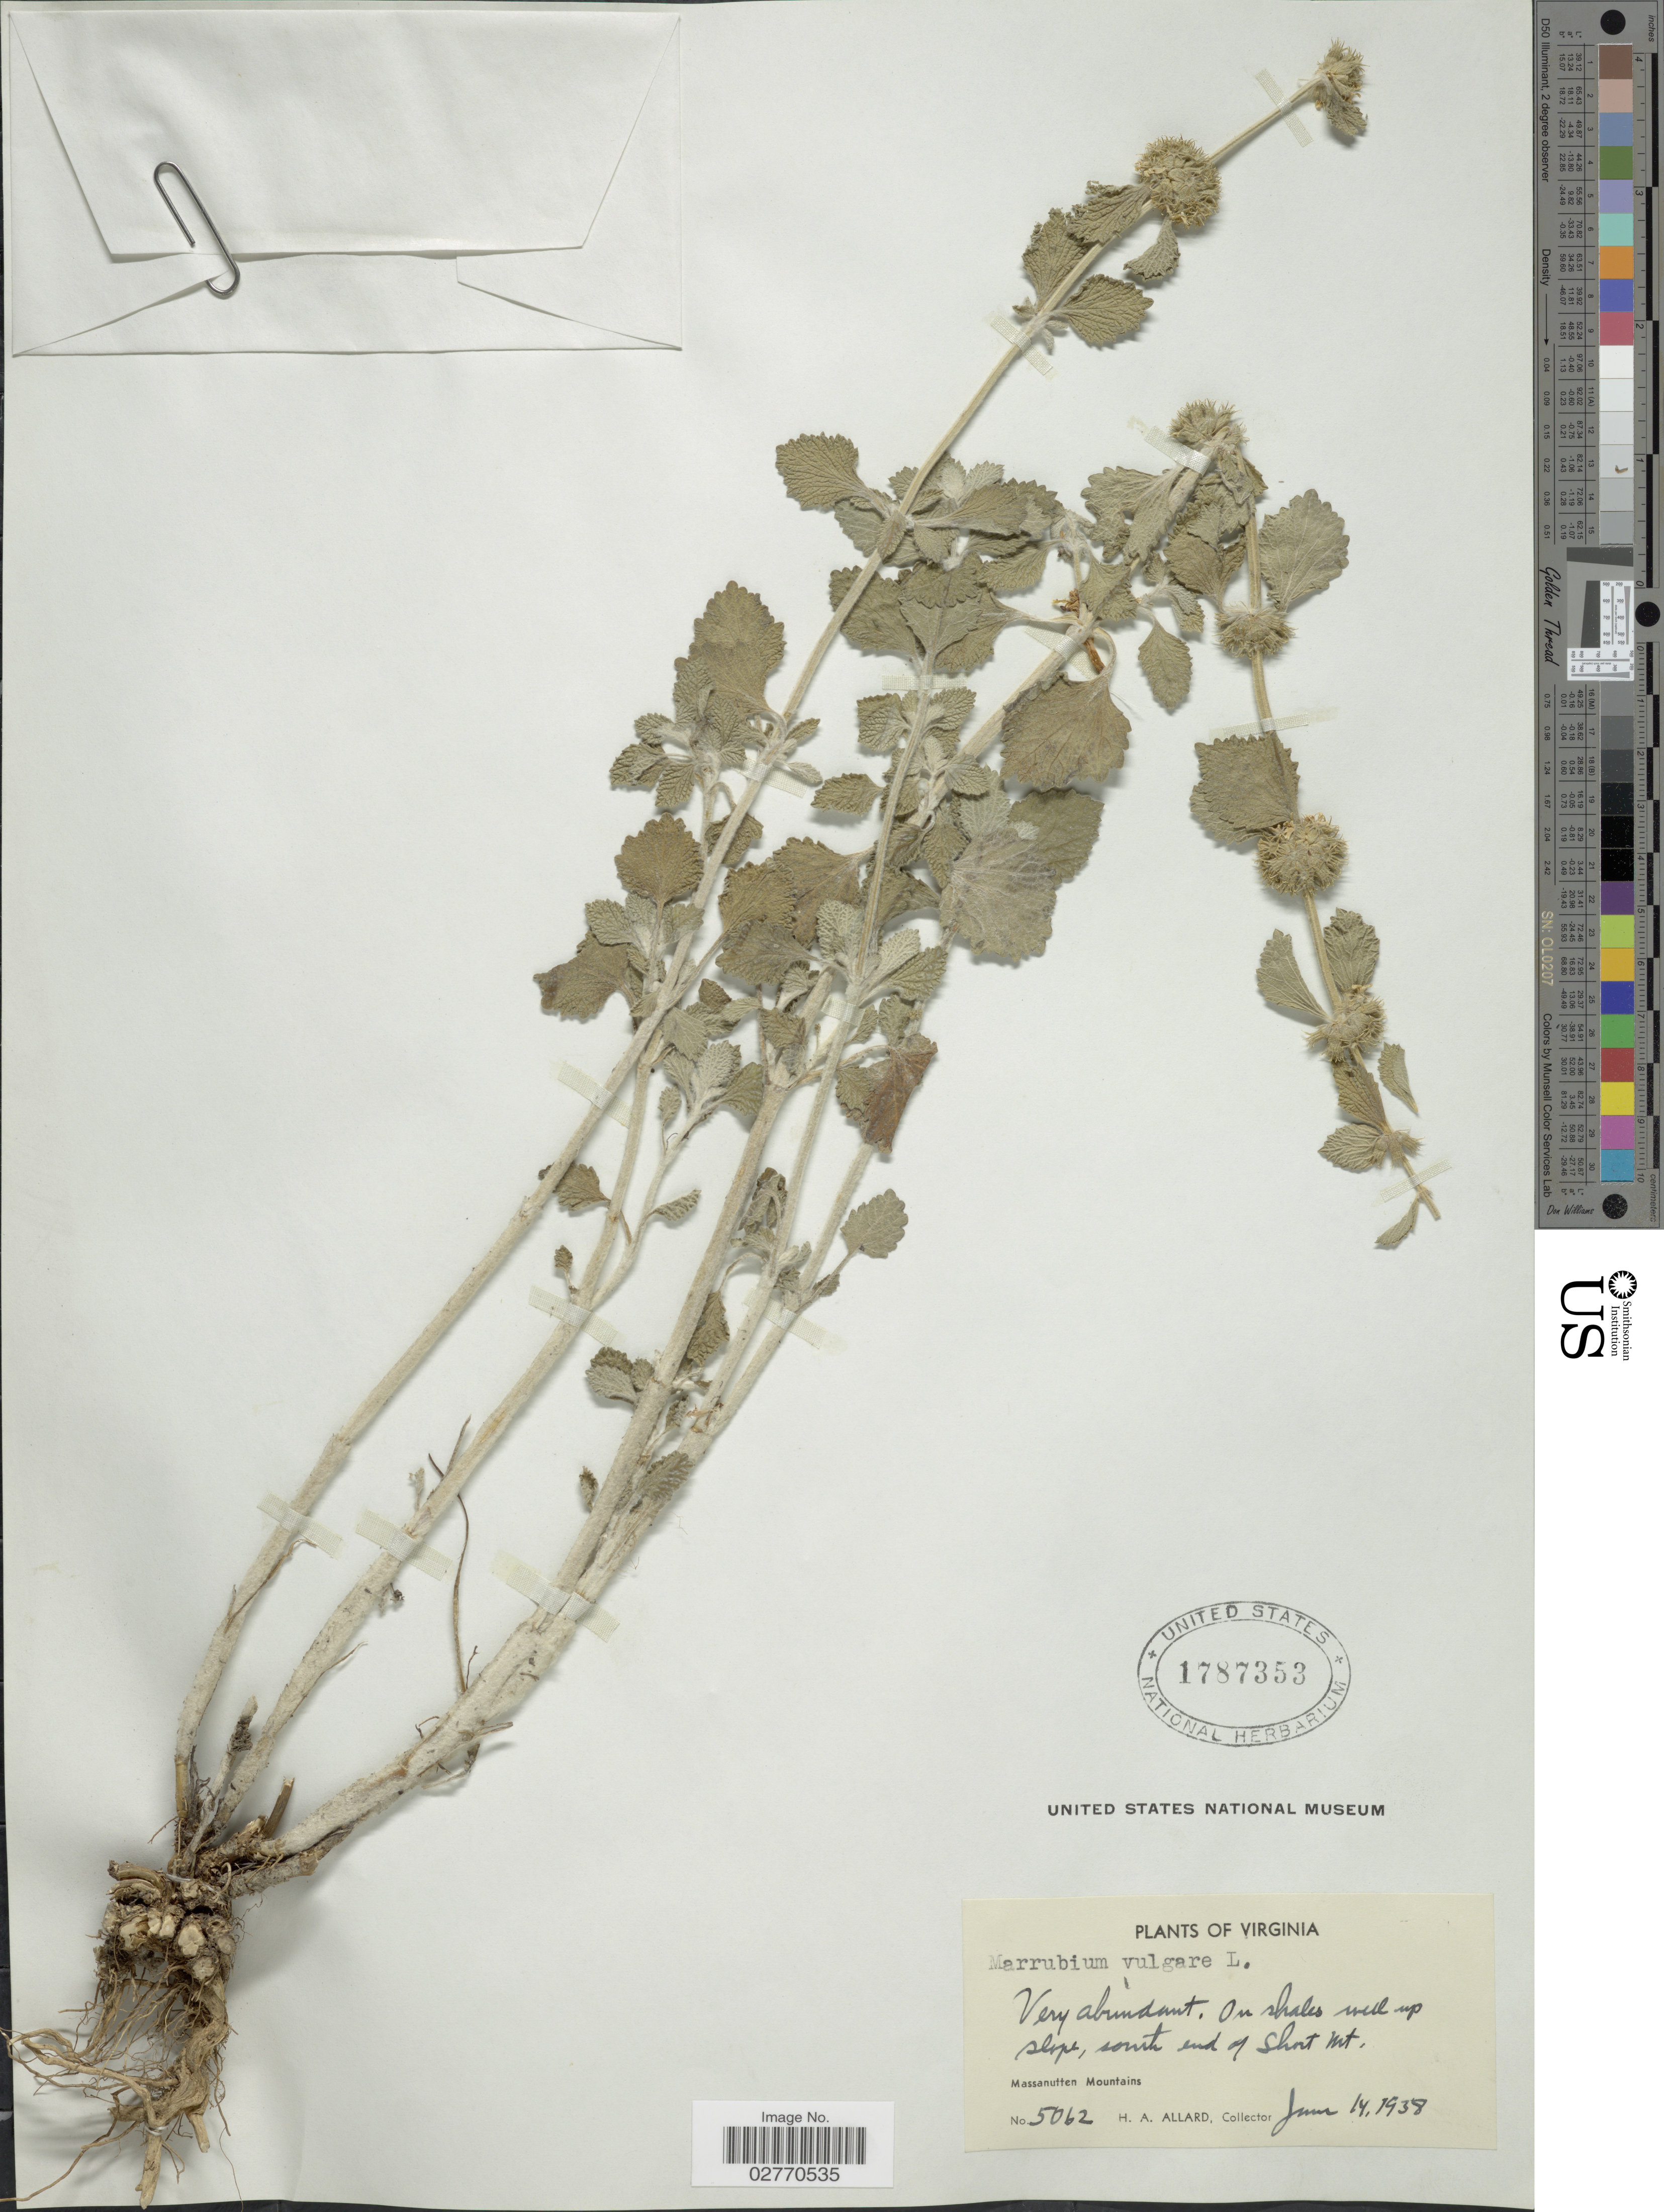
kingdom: Plantae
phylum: Tracheophyta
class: Magnoliopsida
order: Lamiales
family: Lamiaceae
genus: Marrubium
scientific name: Marrubium vulgare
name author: L.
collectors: H. A. Allard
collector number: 5062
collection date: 1938-06-14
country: United States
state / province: Virginia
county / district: Shenandoah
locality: South end of Short Mt., Massanutten Mountains.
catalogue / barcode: US 1787353